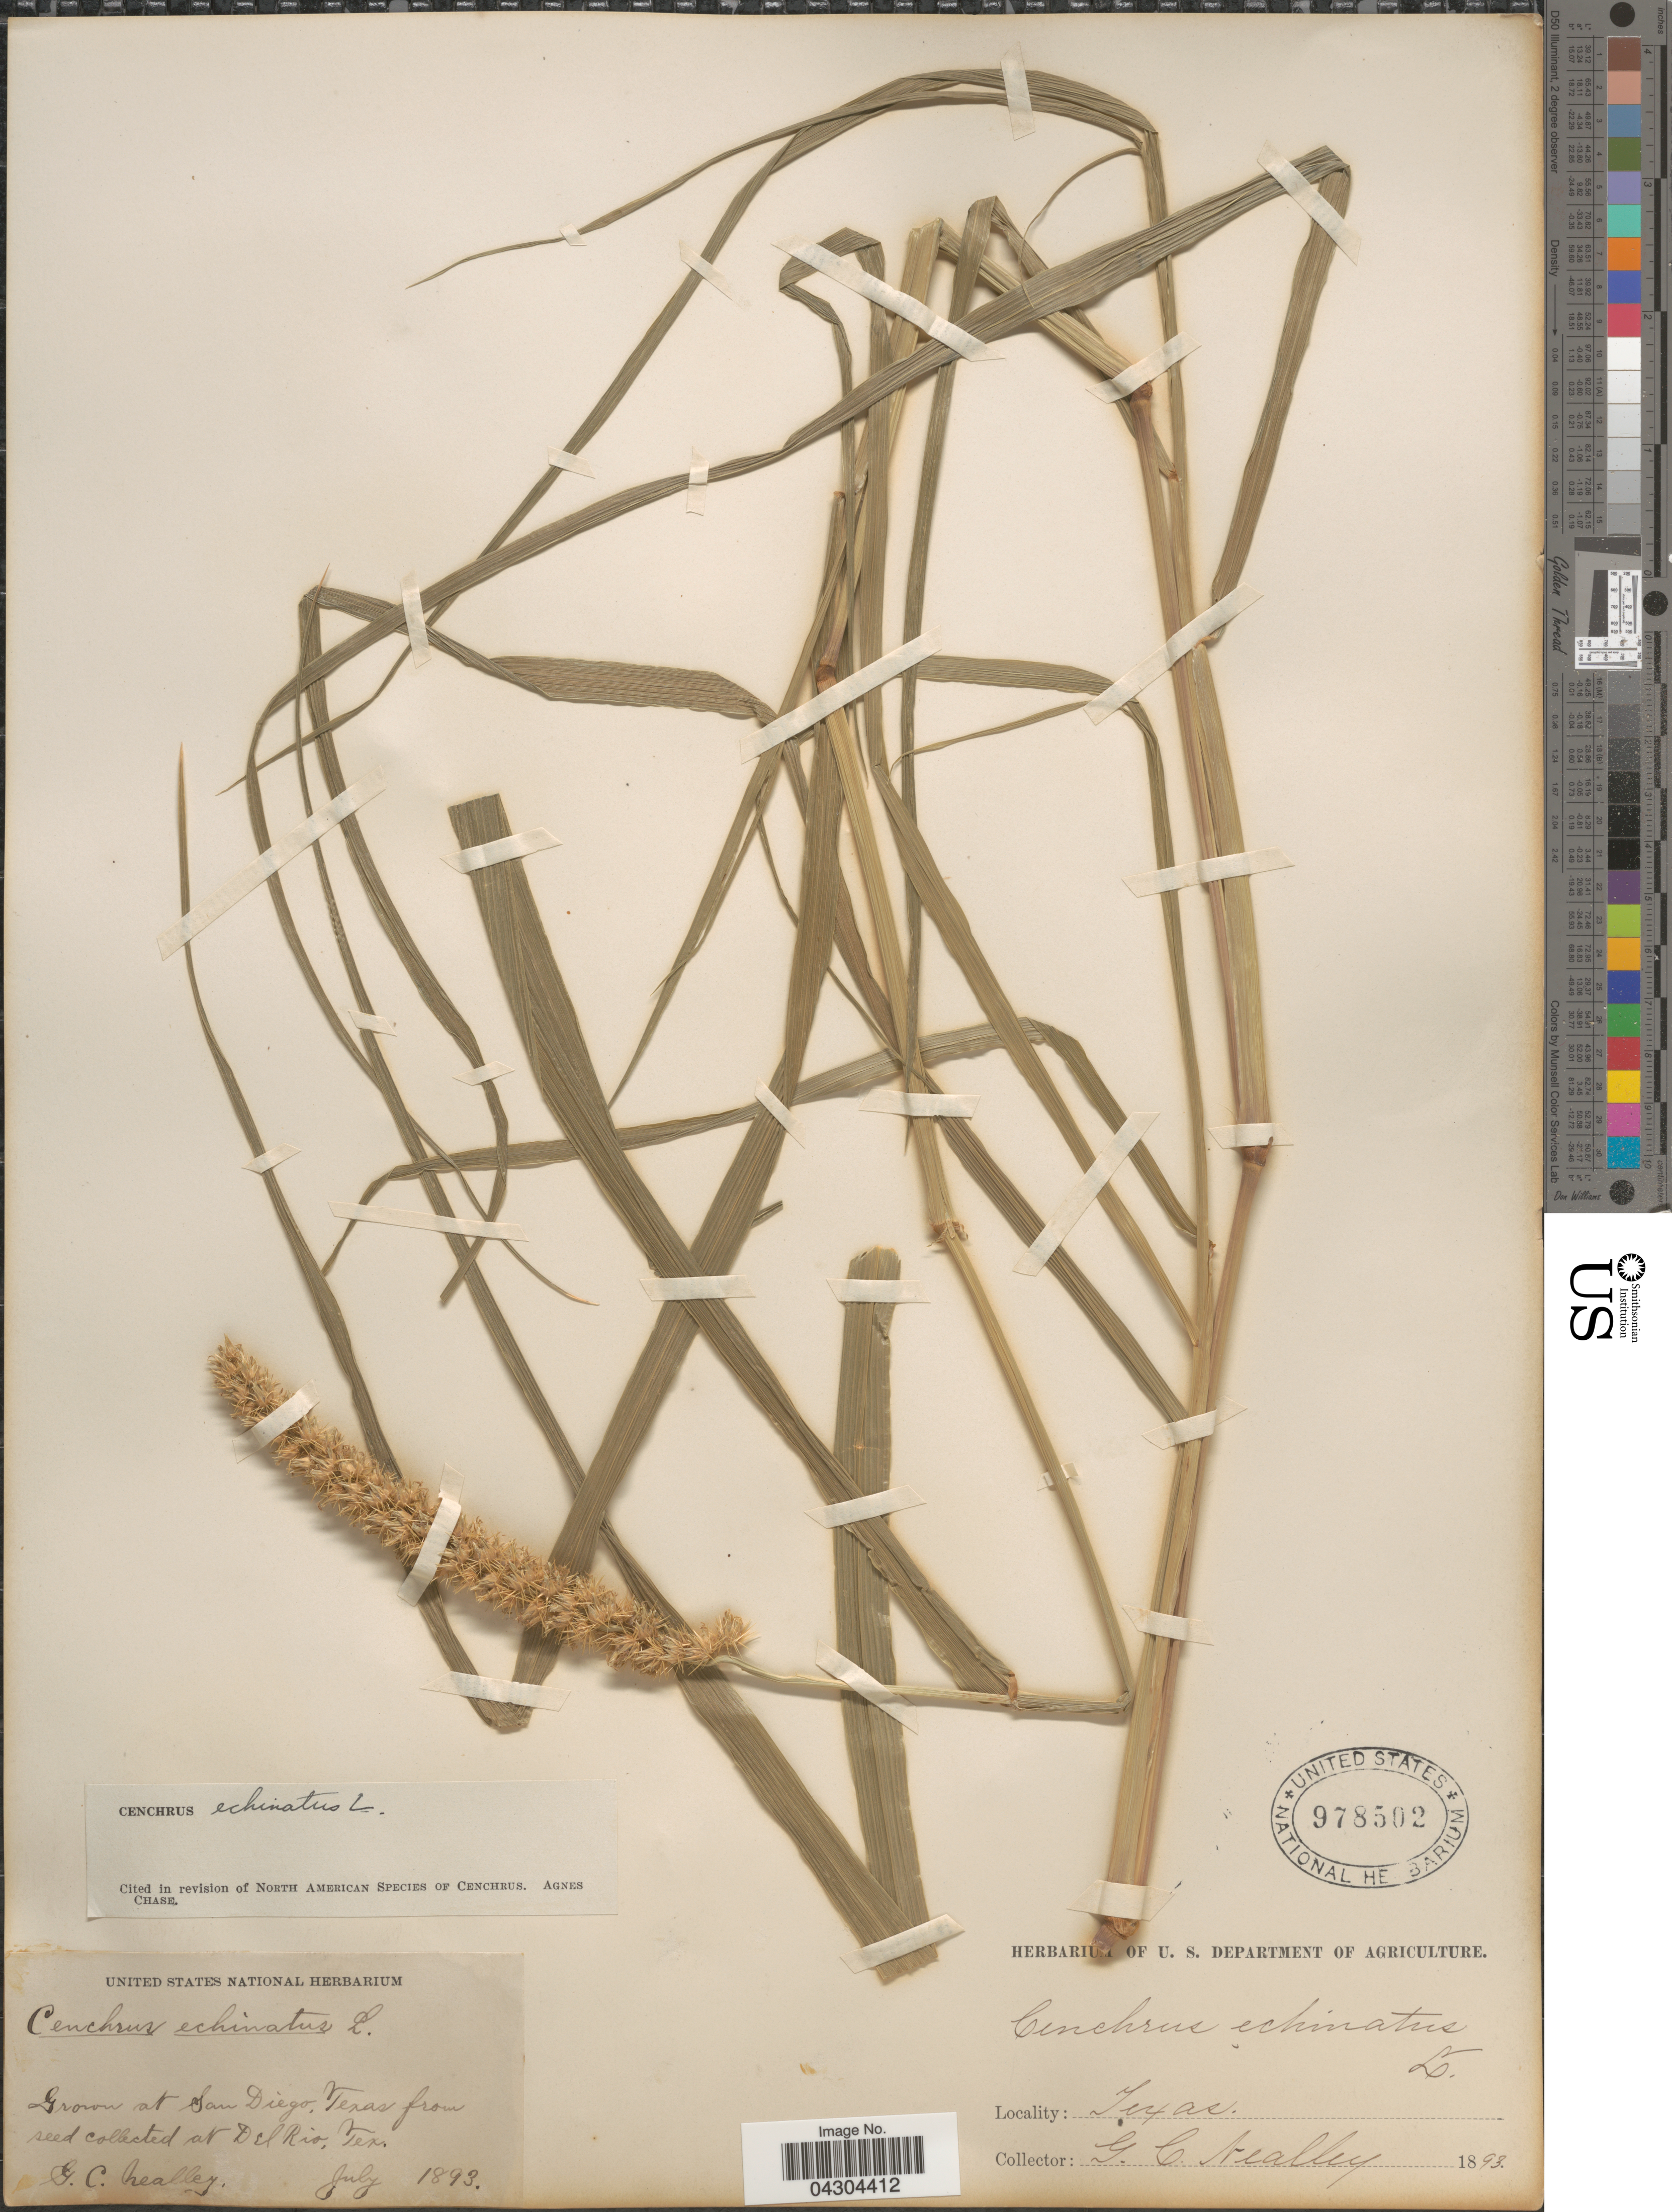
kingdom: Plantae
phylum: Tracheophyta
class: Liliopsida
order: Poales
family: Poaceae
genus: Cenchrus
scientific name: Cenchrus echinatus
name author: L.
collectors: G. C. Nealley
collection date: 1893-07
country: United States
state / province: Texas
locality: At San Diego.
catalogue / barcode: US 978502